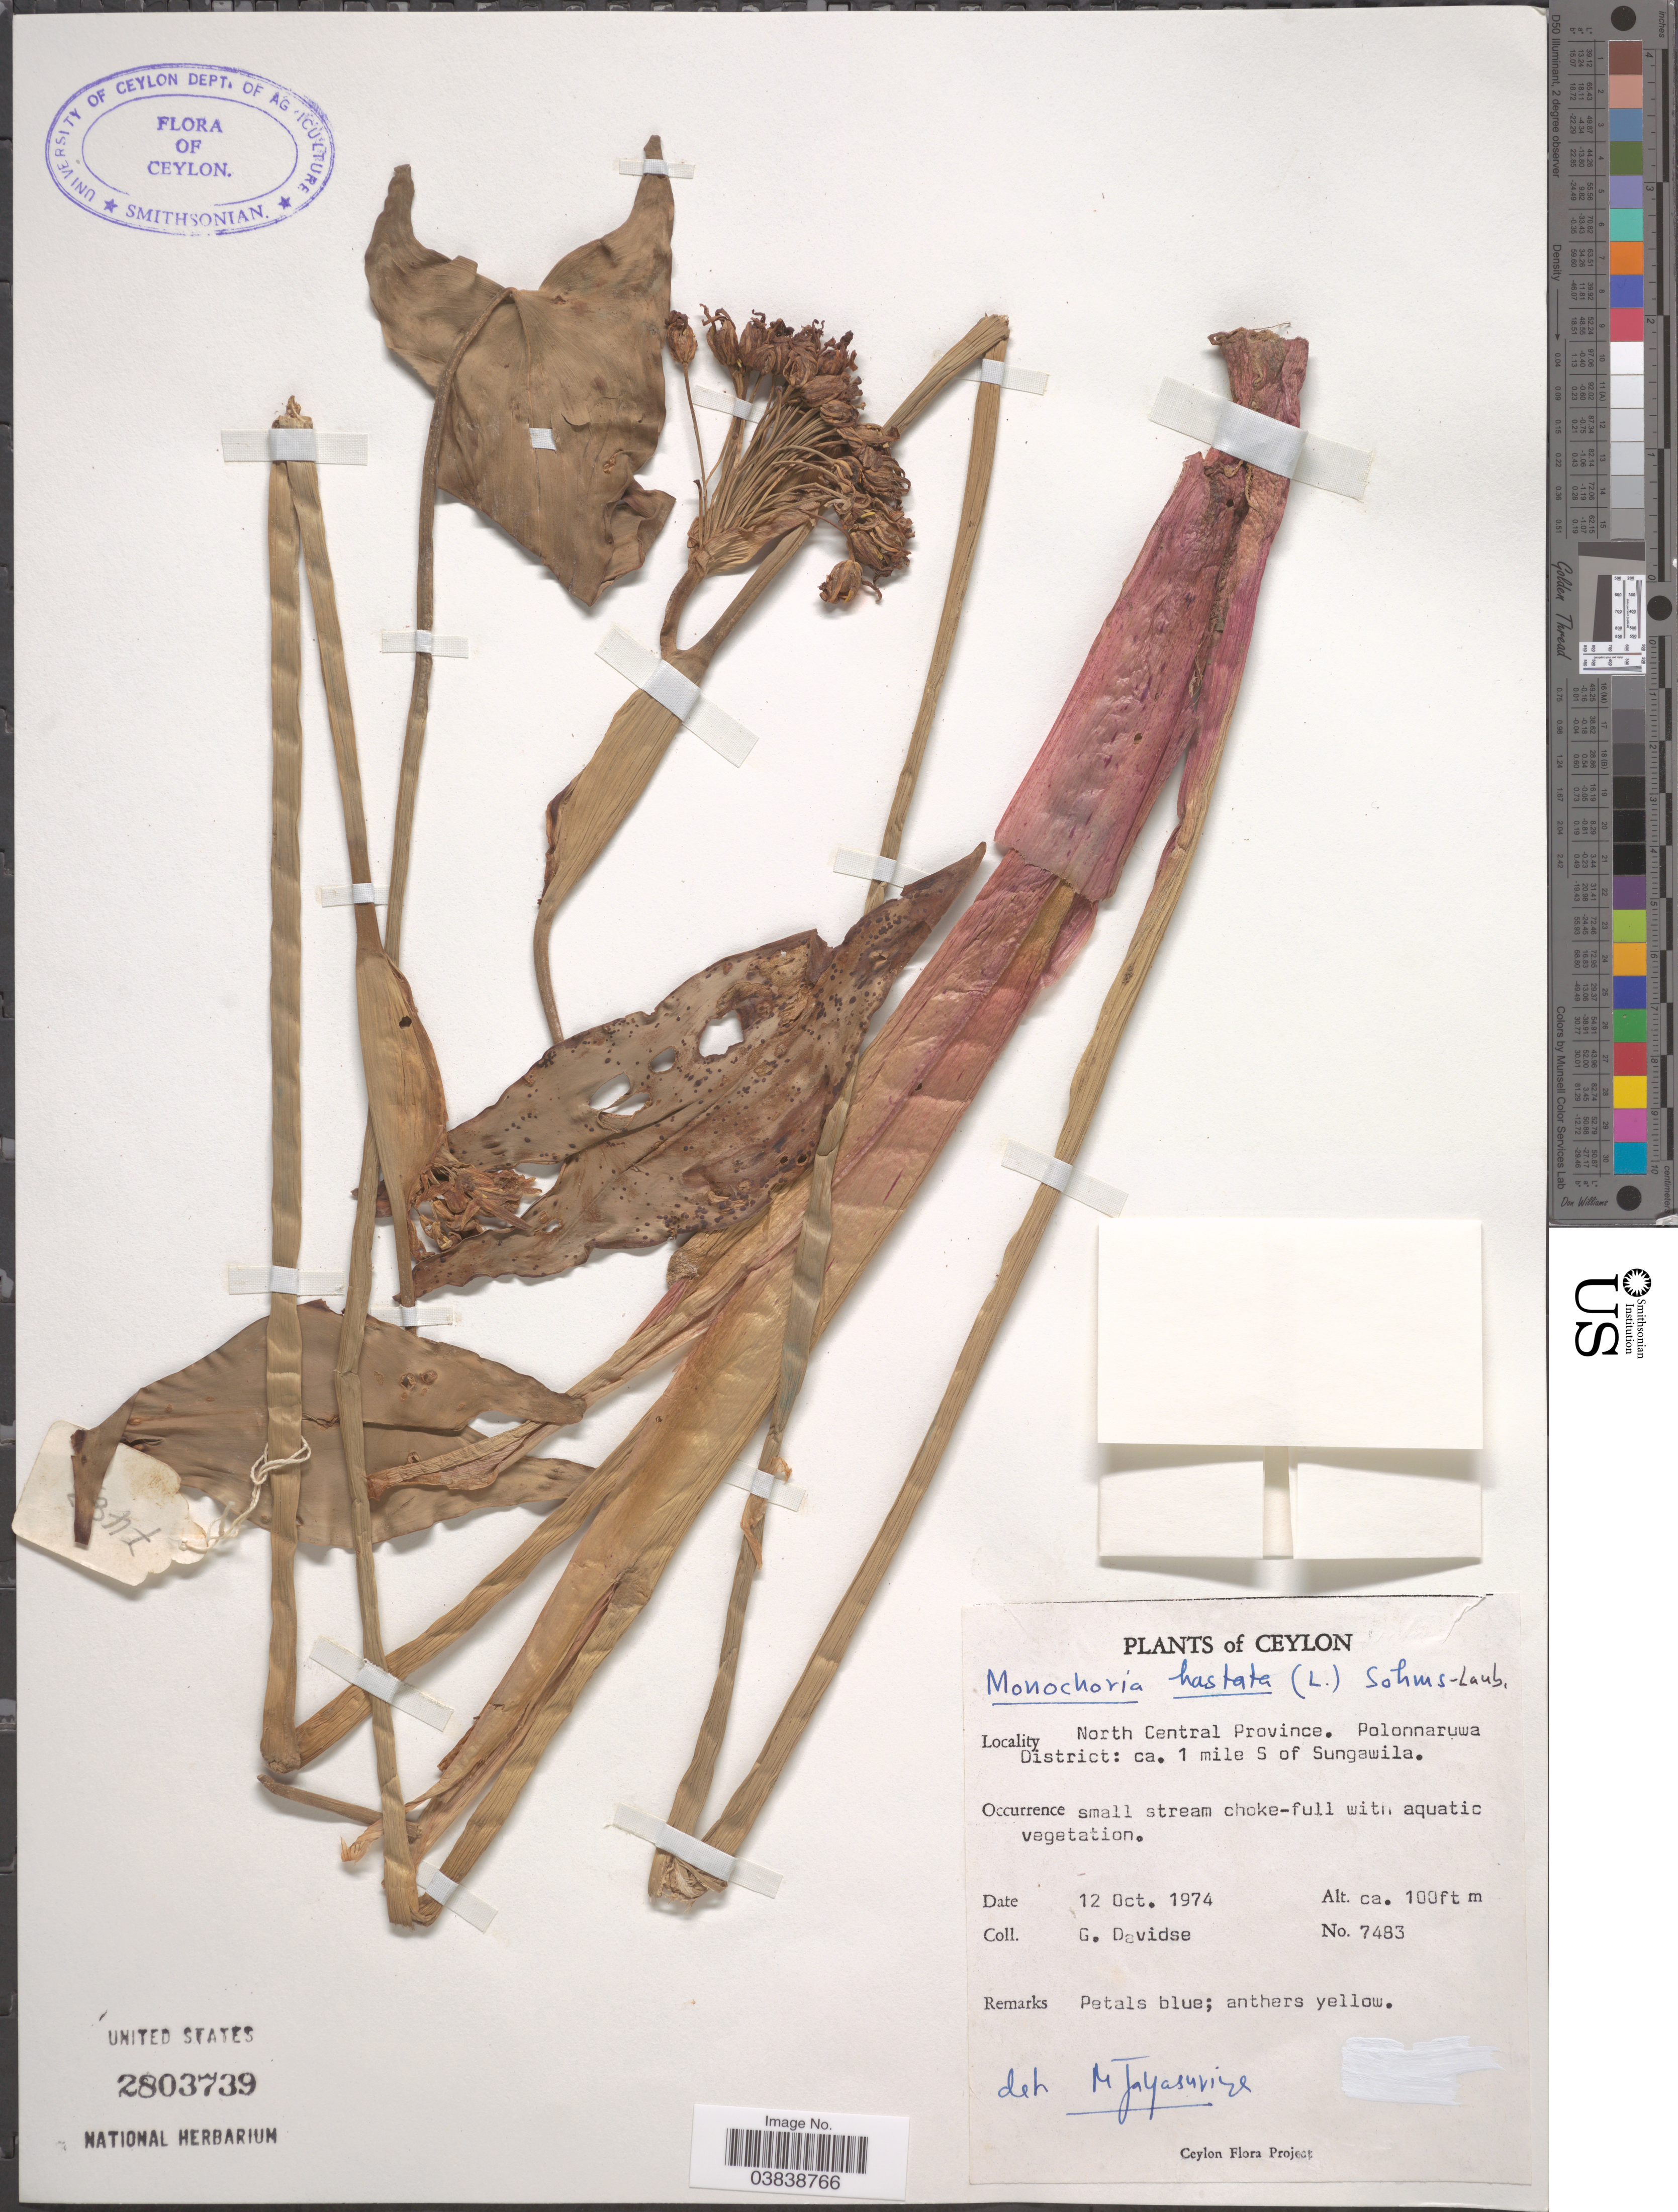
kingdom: Plantae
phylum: Tracheophyta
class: Liliopsida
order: Commelinales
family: Pontederiaceae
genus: Monochoria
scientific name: Monochoria hastifolia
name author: C. Presl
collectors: G. Davidse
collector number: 7483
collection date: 1974-10-12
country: Sri Lanka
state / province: North Central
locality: Ceylon. North Central Province. Polonnaruwa District: ca. 1 mile S of Sungawila.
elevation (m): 30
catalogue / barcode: US 2803739